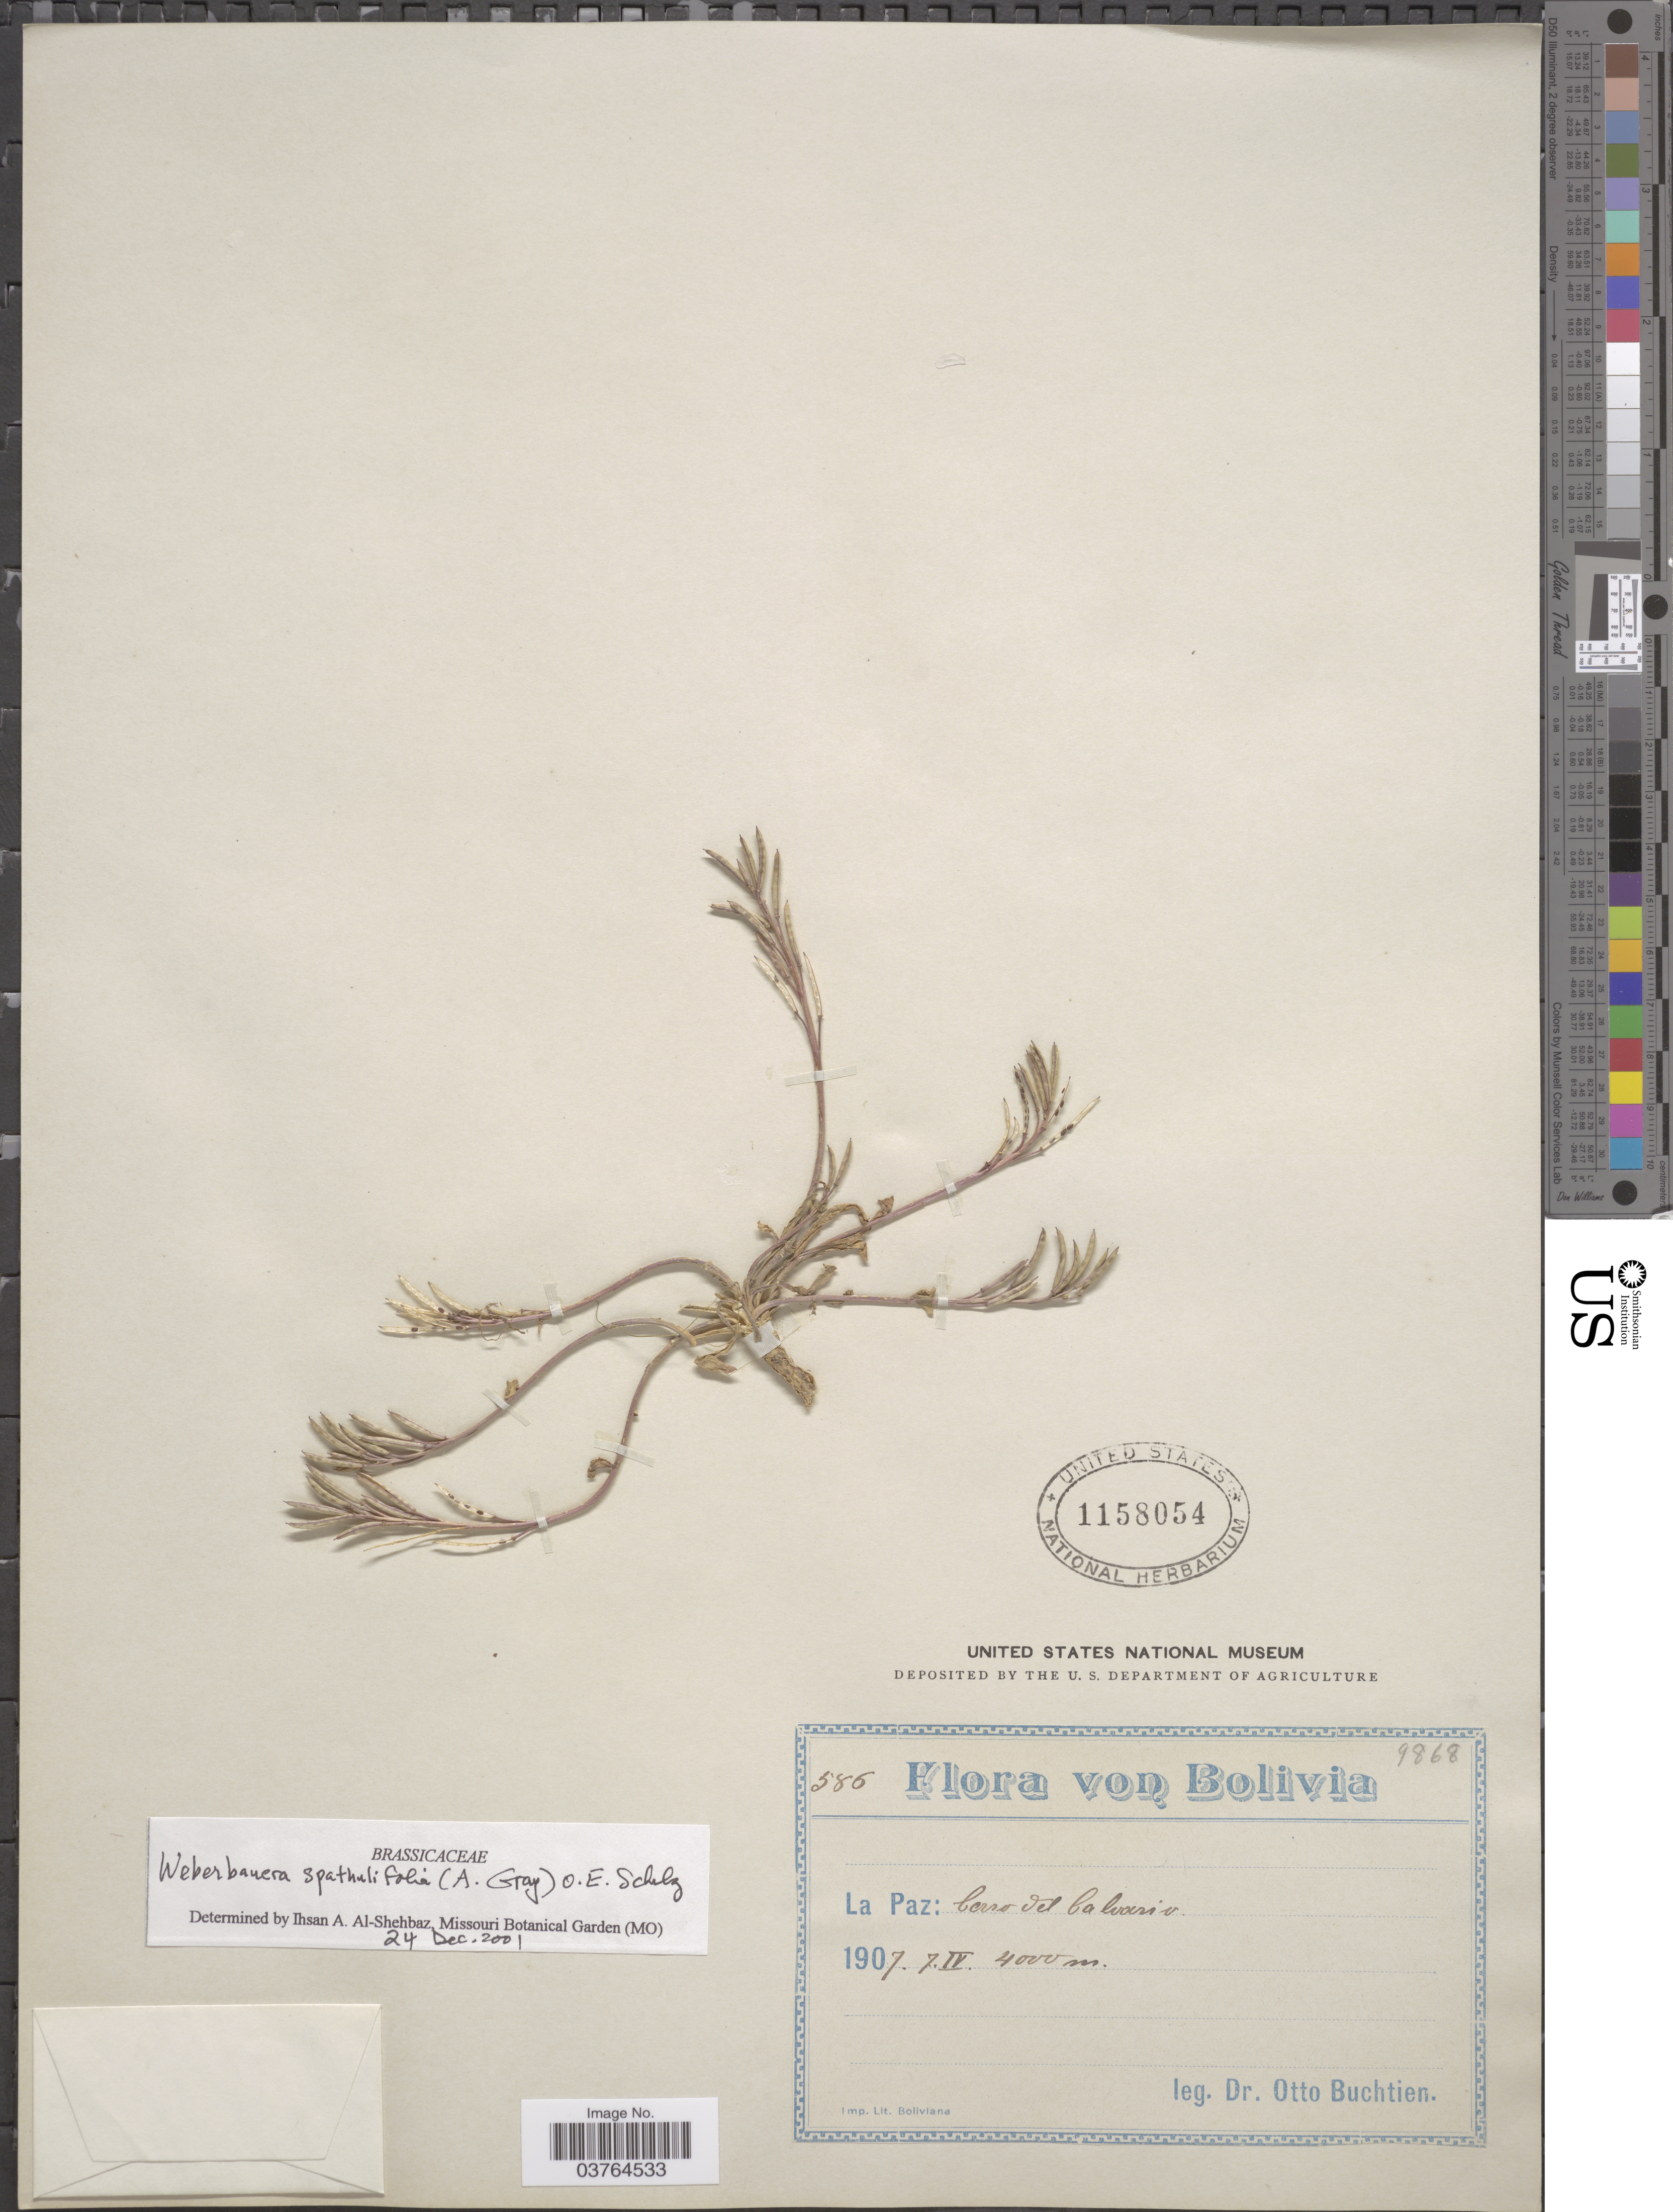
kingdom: Plantae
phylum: Tracheophyta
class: Magnoliopsida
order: Brassicales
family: Brassicaceae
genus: Weberbauera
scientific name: Weberbauera spathulifolia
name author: (A. Gray) O.E. Schulz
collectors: O. Buchtien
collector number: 586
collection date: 1907-04-07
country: Bolivia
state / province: La Paz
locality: Cerro del Calvario.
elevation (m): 4000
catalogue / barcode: US 1158054